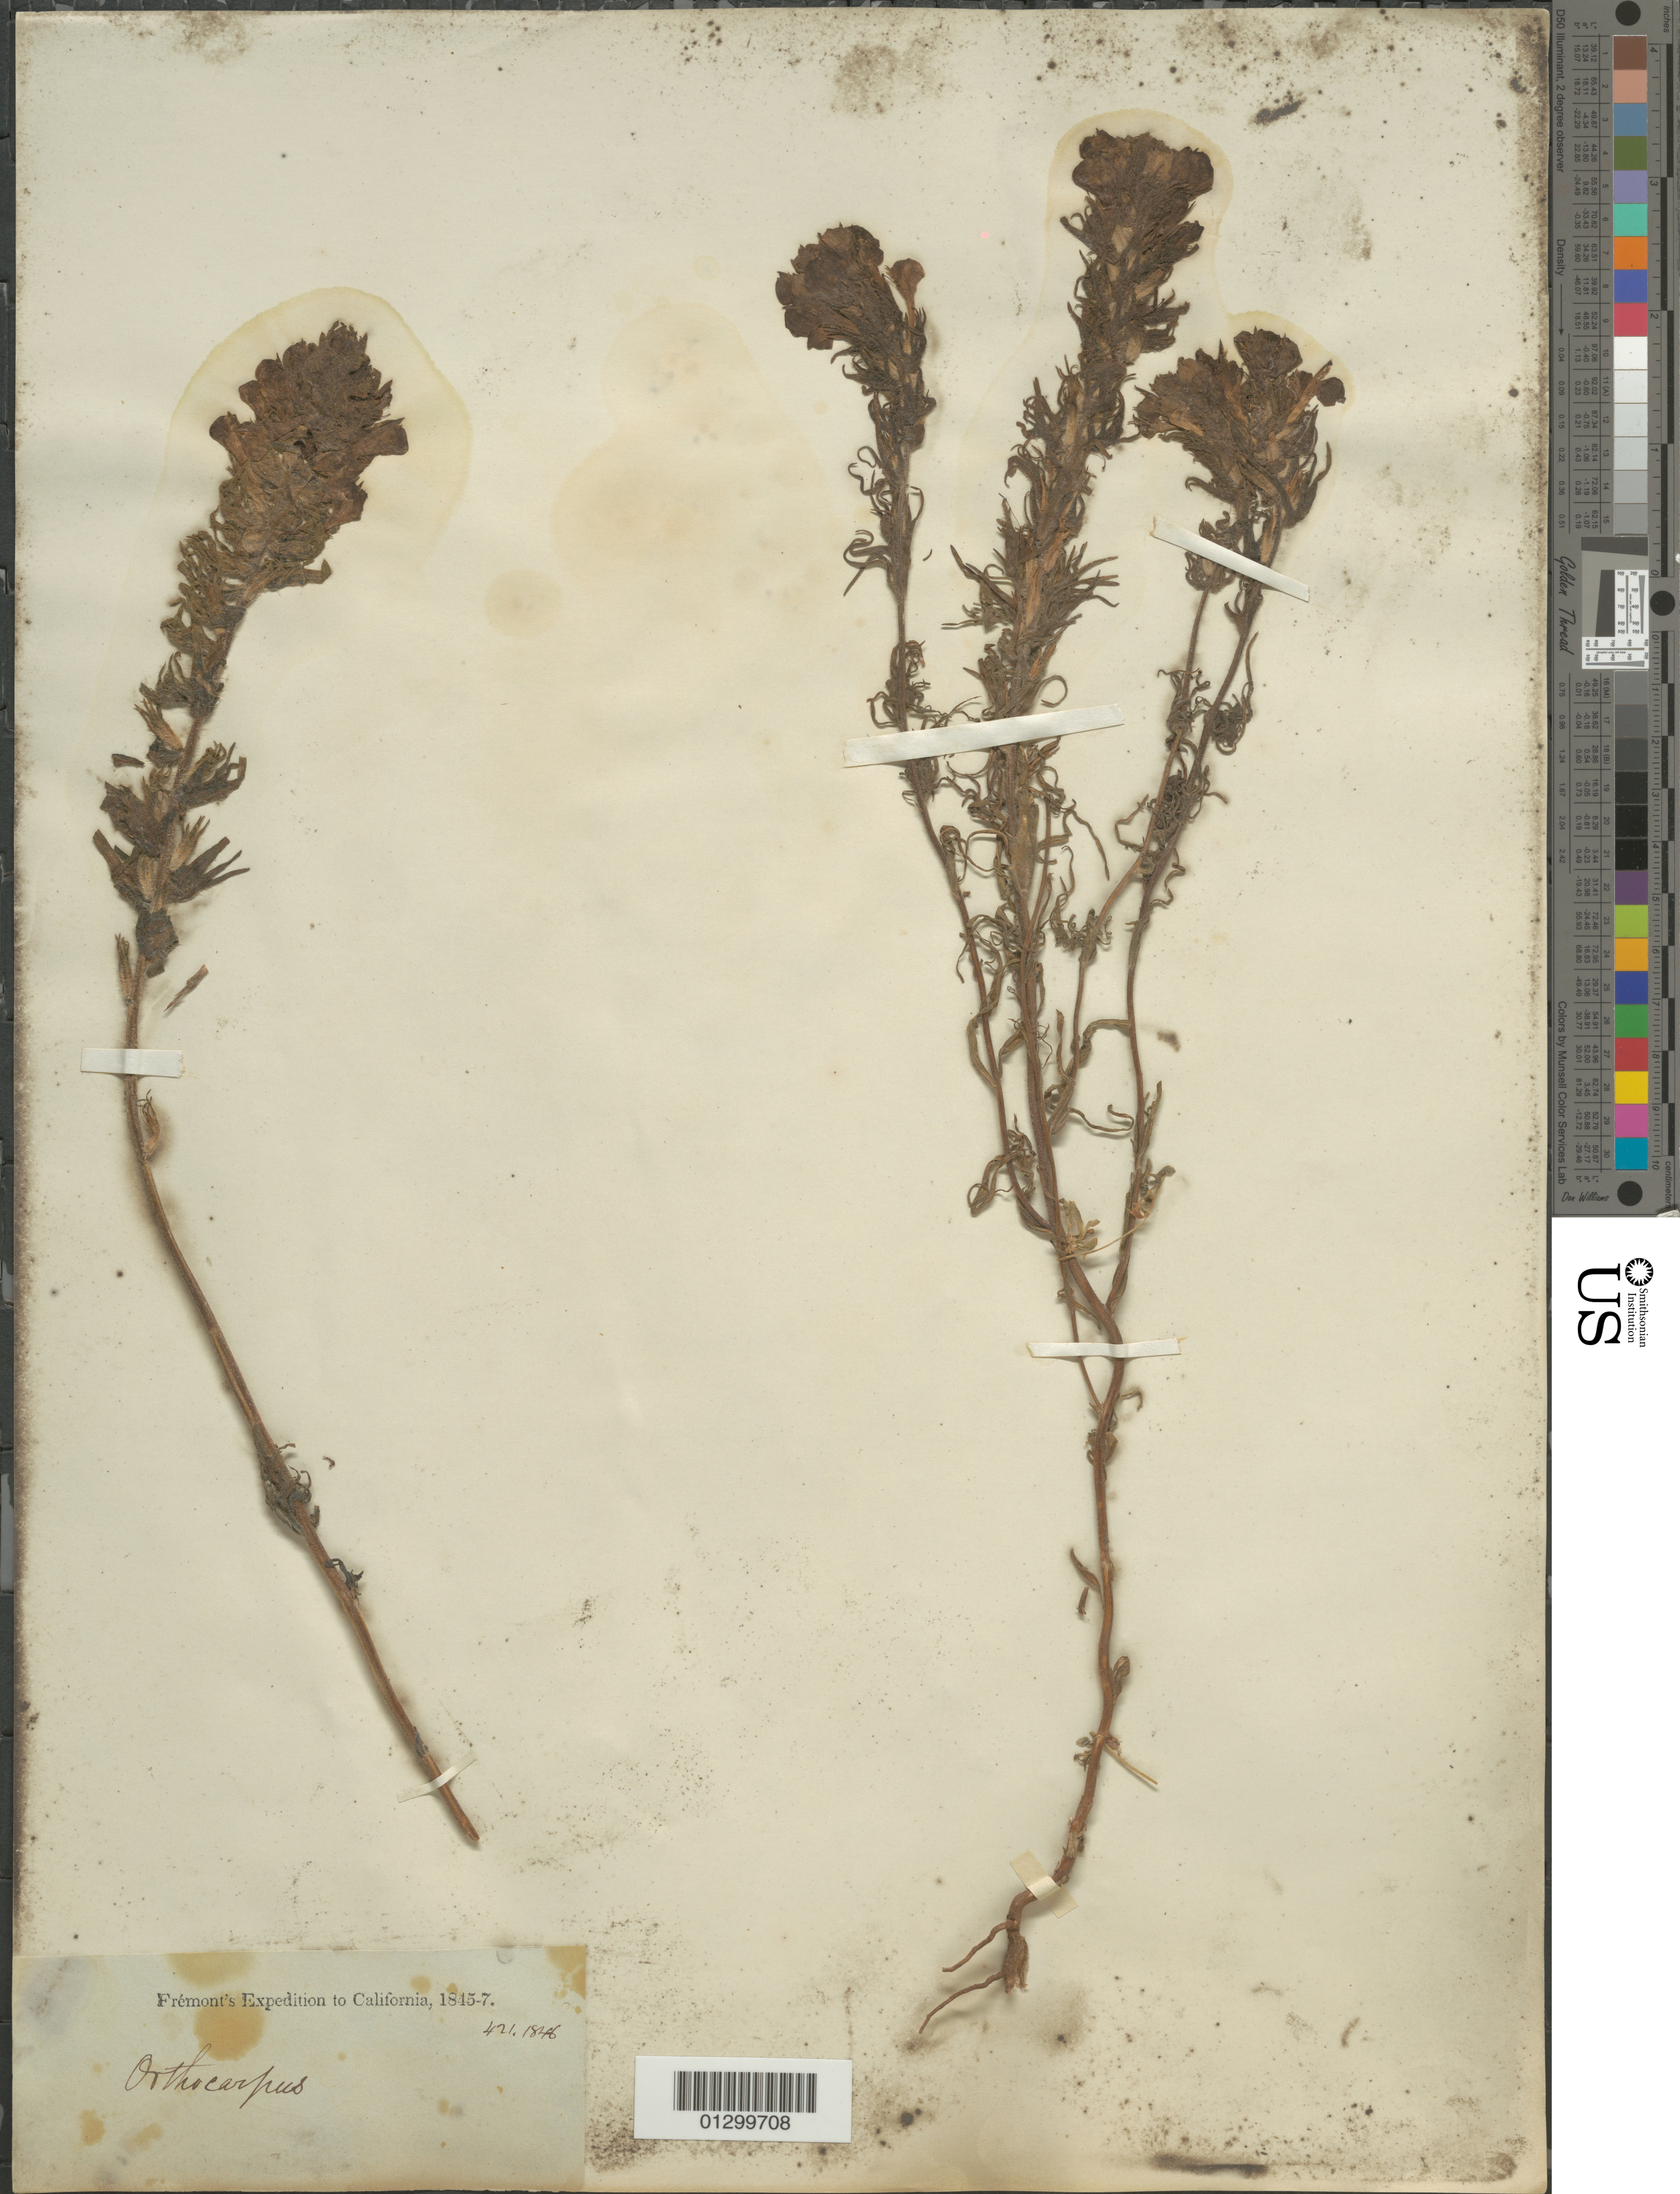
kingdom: Plantae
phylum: Tracheophyta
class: Magnoliopsida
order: Lamiales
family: Orobanchaceae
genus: Orthocarpus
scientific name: Orthocarpus sp.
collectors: J. C. Frémont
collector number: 421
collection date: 1846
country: United States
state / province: California